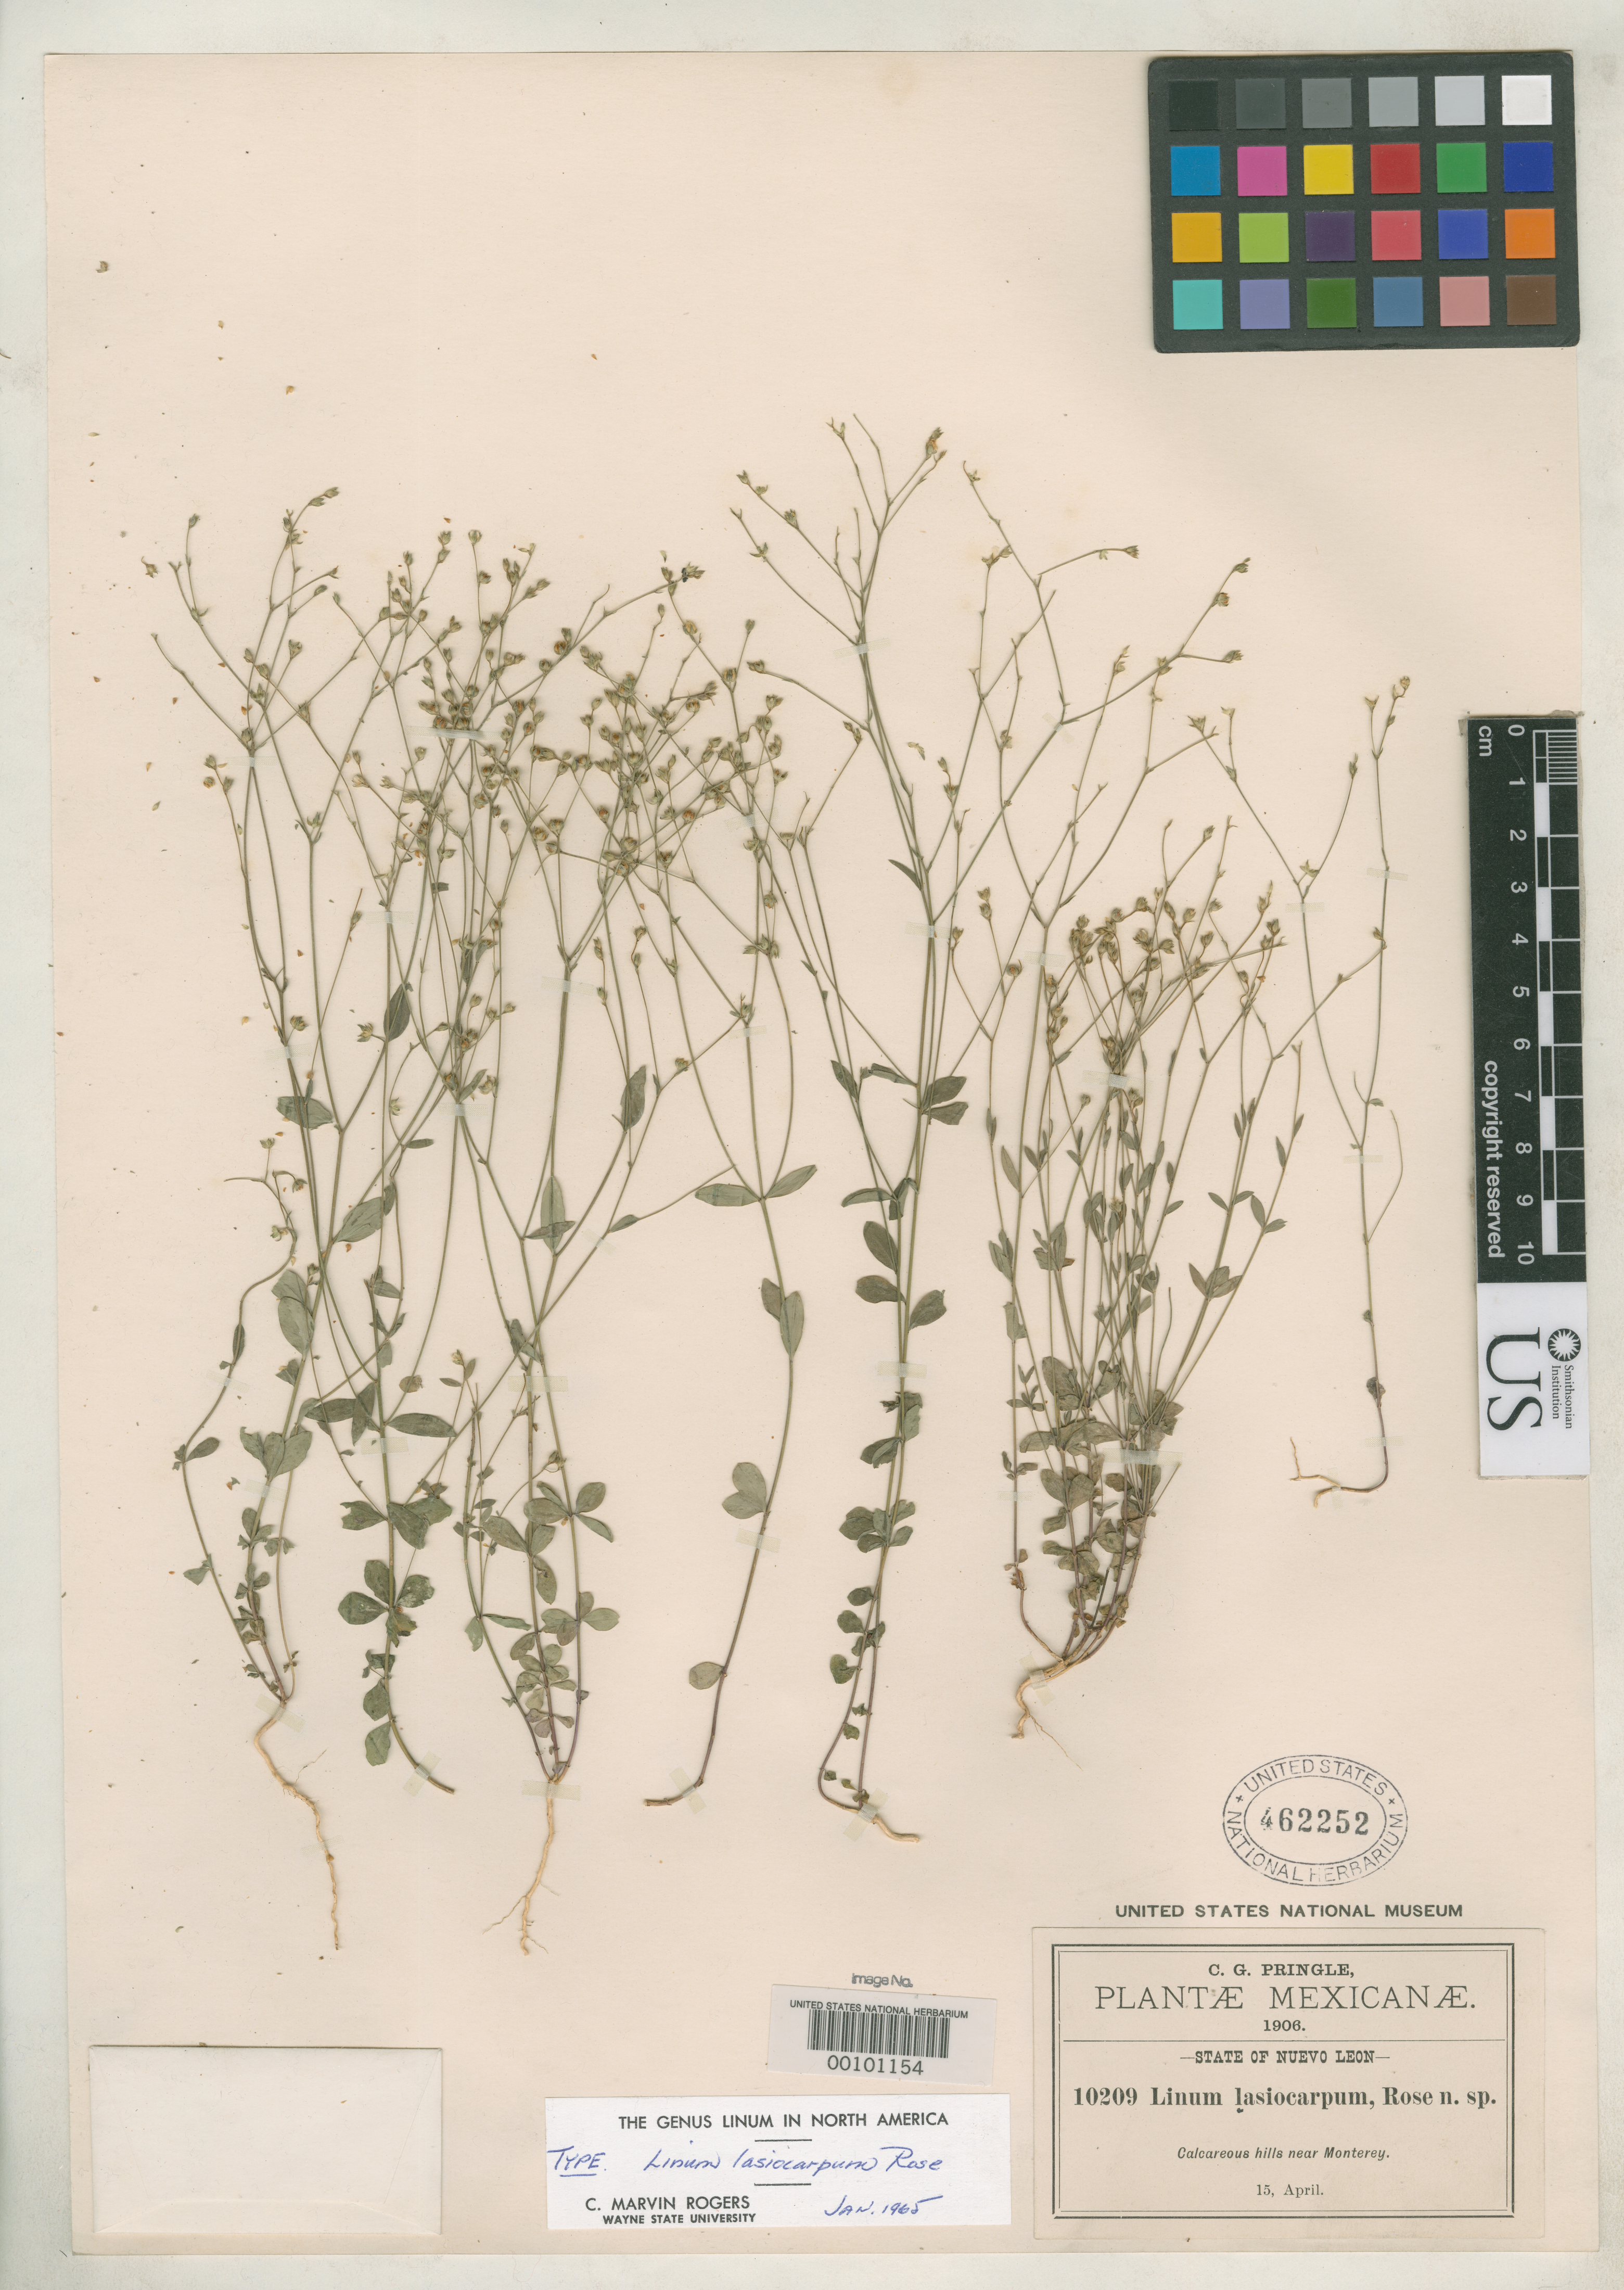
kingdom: Plantae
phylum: Tracheophyta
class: Magnoliopsida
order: Malpighiales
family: Linaceae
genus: Linum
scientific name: Linum lasiocarpum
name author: Rose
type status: Holotype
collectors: C. G. Pringle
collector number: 10209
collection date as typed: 15 Apr 1906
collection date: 1906-04-15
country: Mexico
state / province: Nuevo León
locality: Near Monterrey.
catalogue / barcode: US 462252